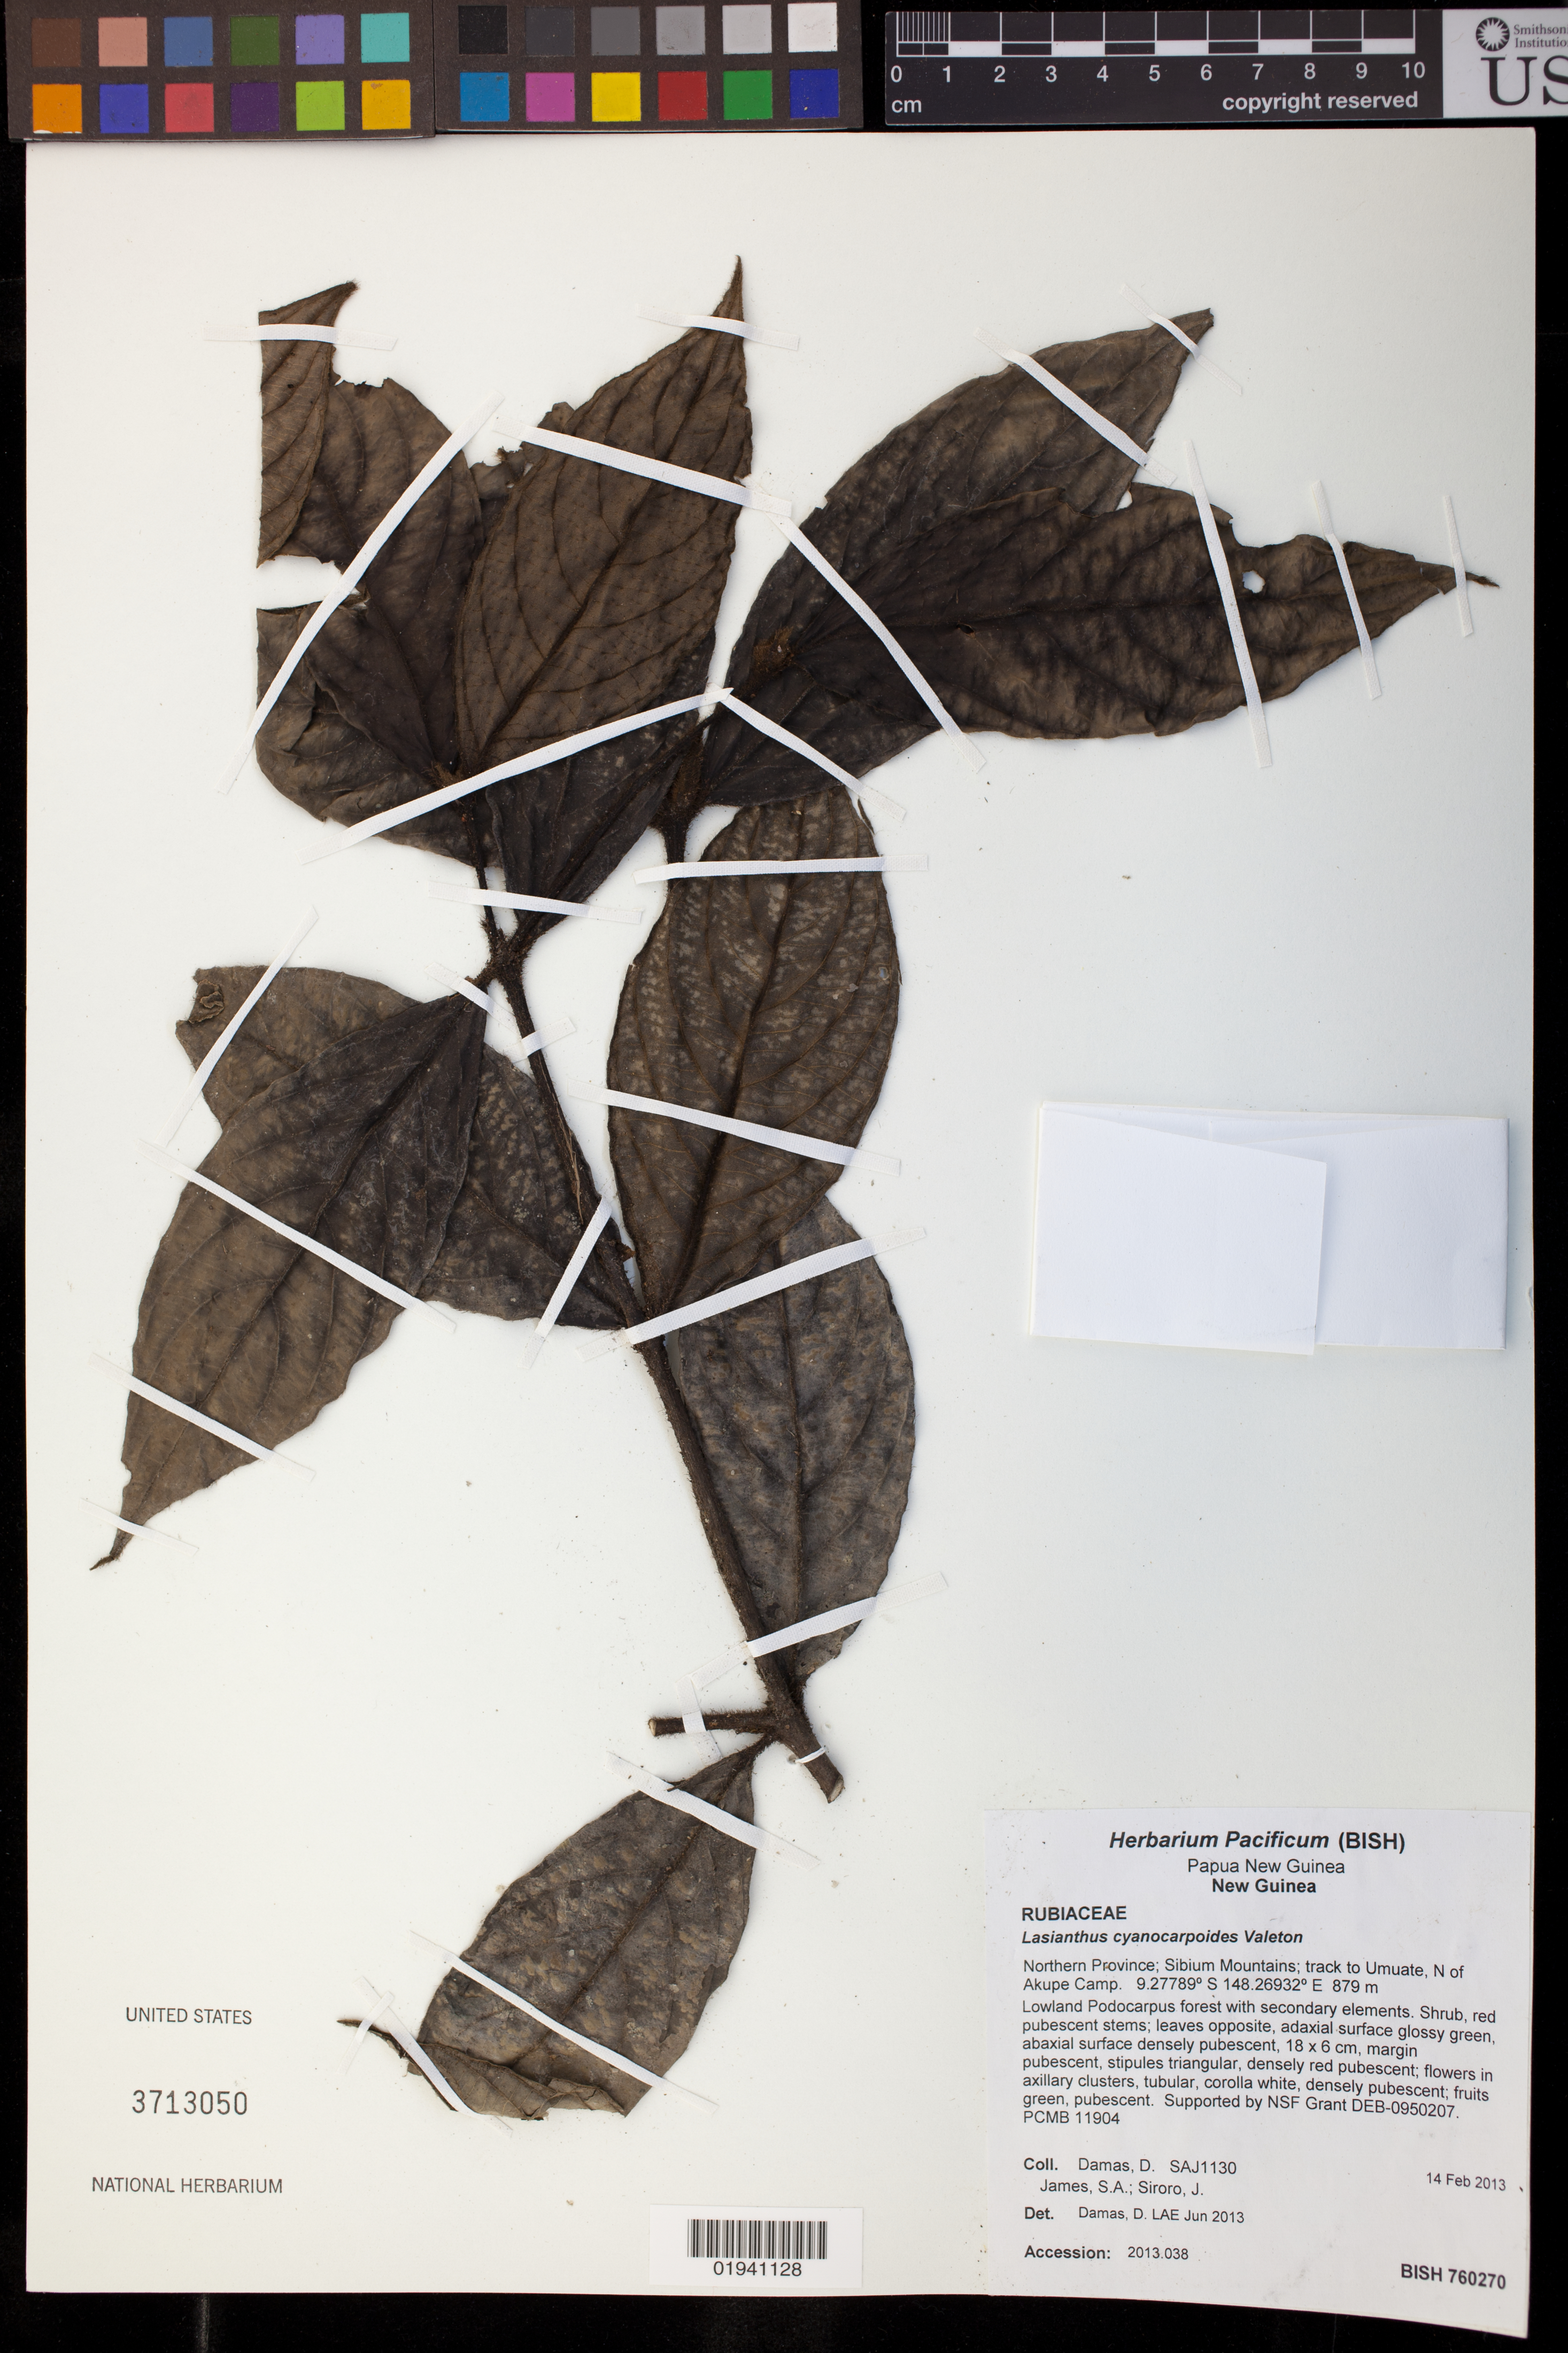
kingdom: Plantae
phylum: Tracheophyta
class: Magnoliopsida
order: Gentianales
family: Rubiaceae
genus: Lasianthus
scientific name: Lasianthus cyanocarpoides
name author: Valeton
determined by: Damas, D.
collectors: D. Damas, S. James & J. Siroro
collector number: SAJ1130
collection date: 2013-02-14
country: Papua New Guinea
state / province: Northern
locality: New Guinea, Northern Province; Sibium Mountains; track to Umuate, N of Akupe Camp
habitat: Lowland Podocarpus forest with secondary elements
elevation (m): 879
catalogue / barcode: US 3713050